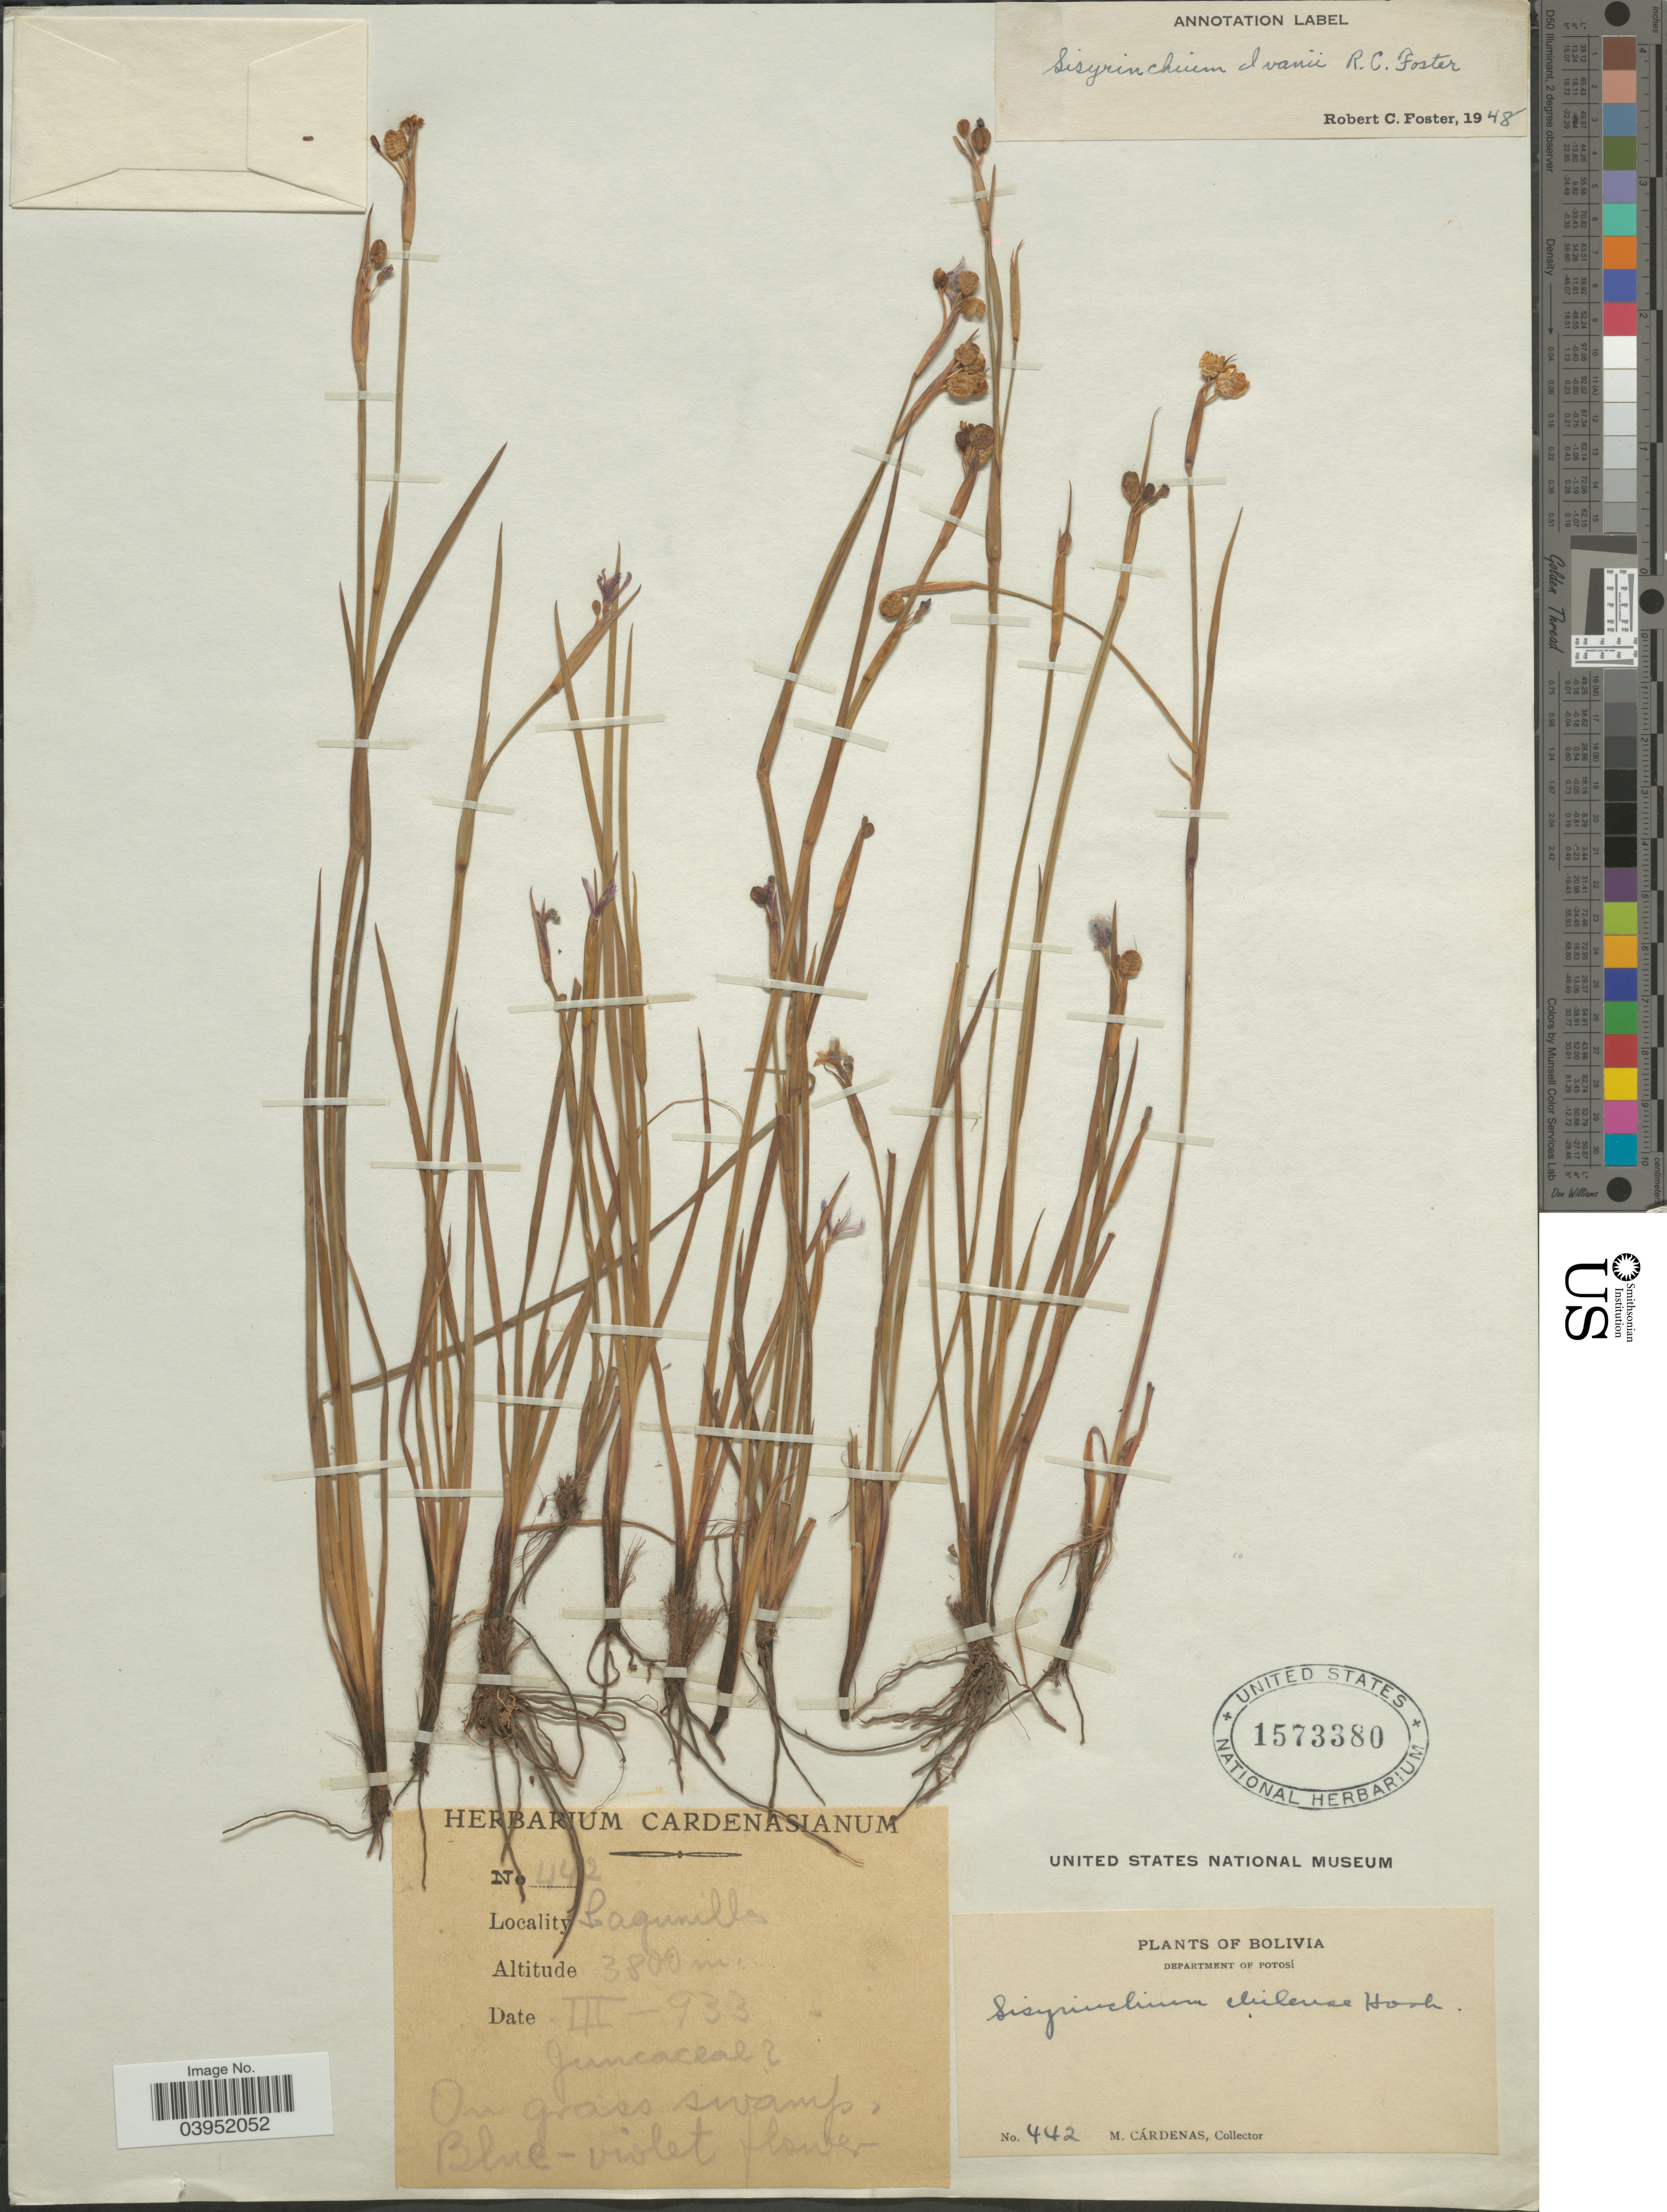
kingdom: Plantae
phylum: Tracheophyta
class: Liliopsida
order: Asparagales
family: Iridaceae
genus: Sisyrinchium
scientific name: Sisyrinchium ivanii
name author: R.C. Foster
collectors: M. Cárdenas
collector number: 442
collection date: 1933-03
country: Bolivia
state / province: Potosi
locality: Lagunillas. Department of Potosí.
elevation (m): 3800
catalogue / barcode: US 1573380